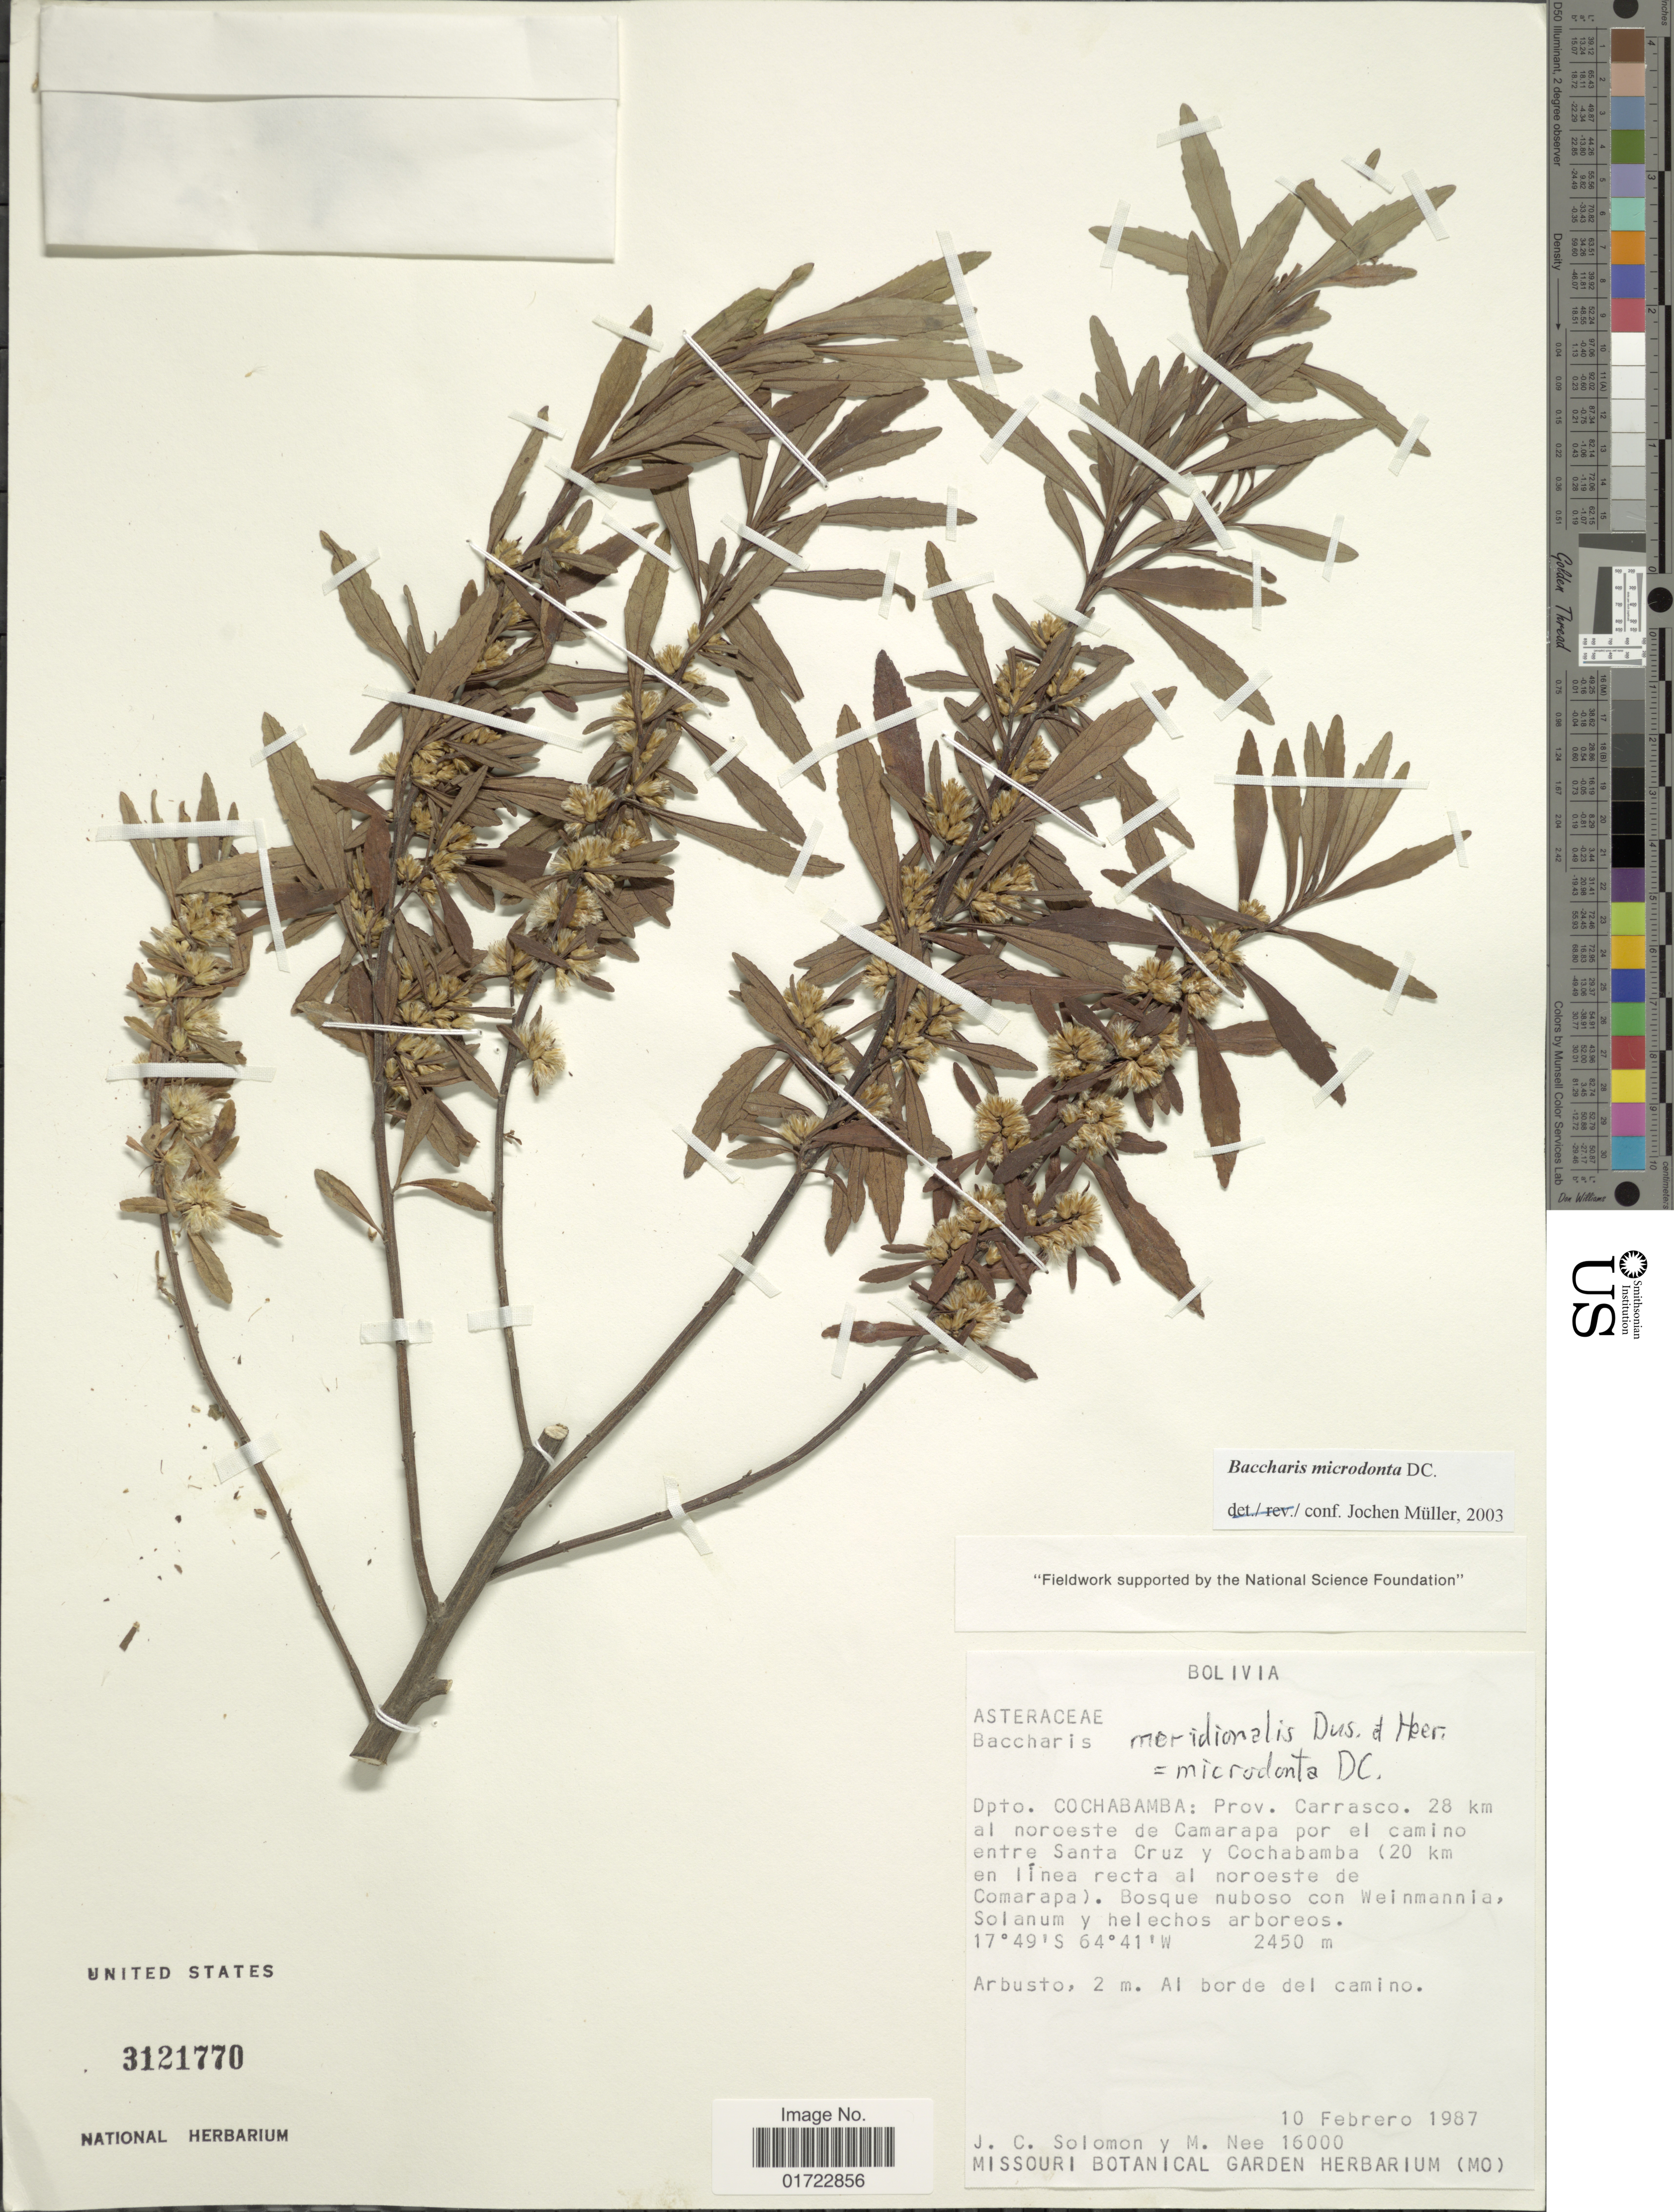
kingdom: Plantae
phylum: Tracheophyta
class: Magnoliopsida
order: Asterales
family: Asteraceae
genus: Baccharis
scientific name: Baccharis microdonta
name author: DC.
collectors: J. C. Solomon & M. Nee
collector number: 16000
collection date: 1987-02-10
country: Bolivia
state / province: Cochabamba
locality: Prov. Carrasco. 28 km al noroeste de Camarapa por el camino entre Santa Cruz y Cochabamba (20 km en línea recta al noroeste de Comarapa)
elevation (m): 2450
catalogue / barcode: US 3121770